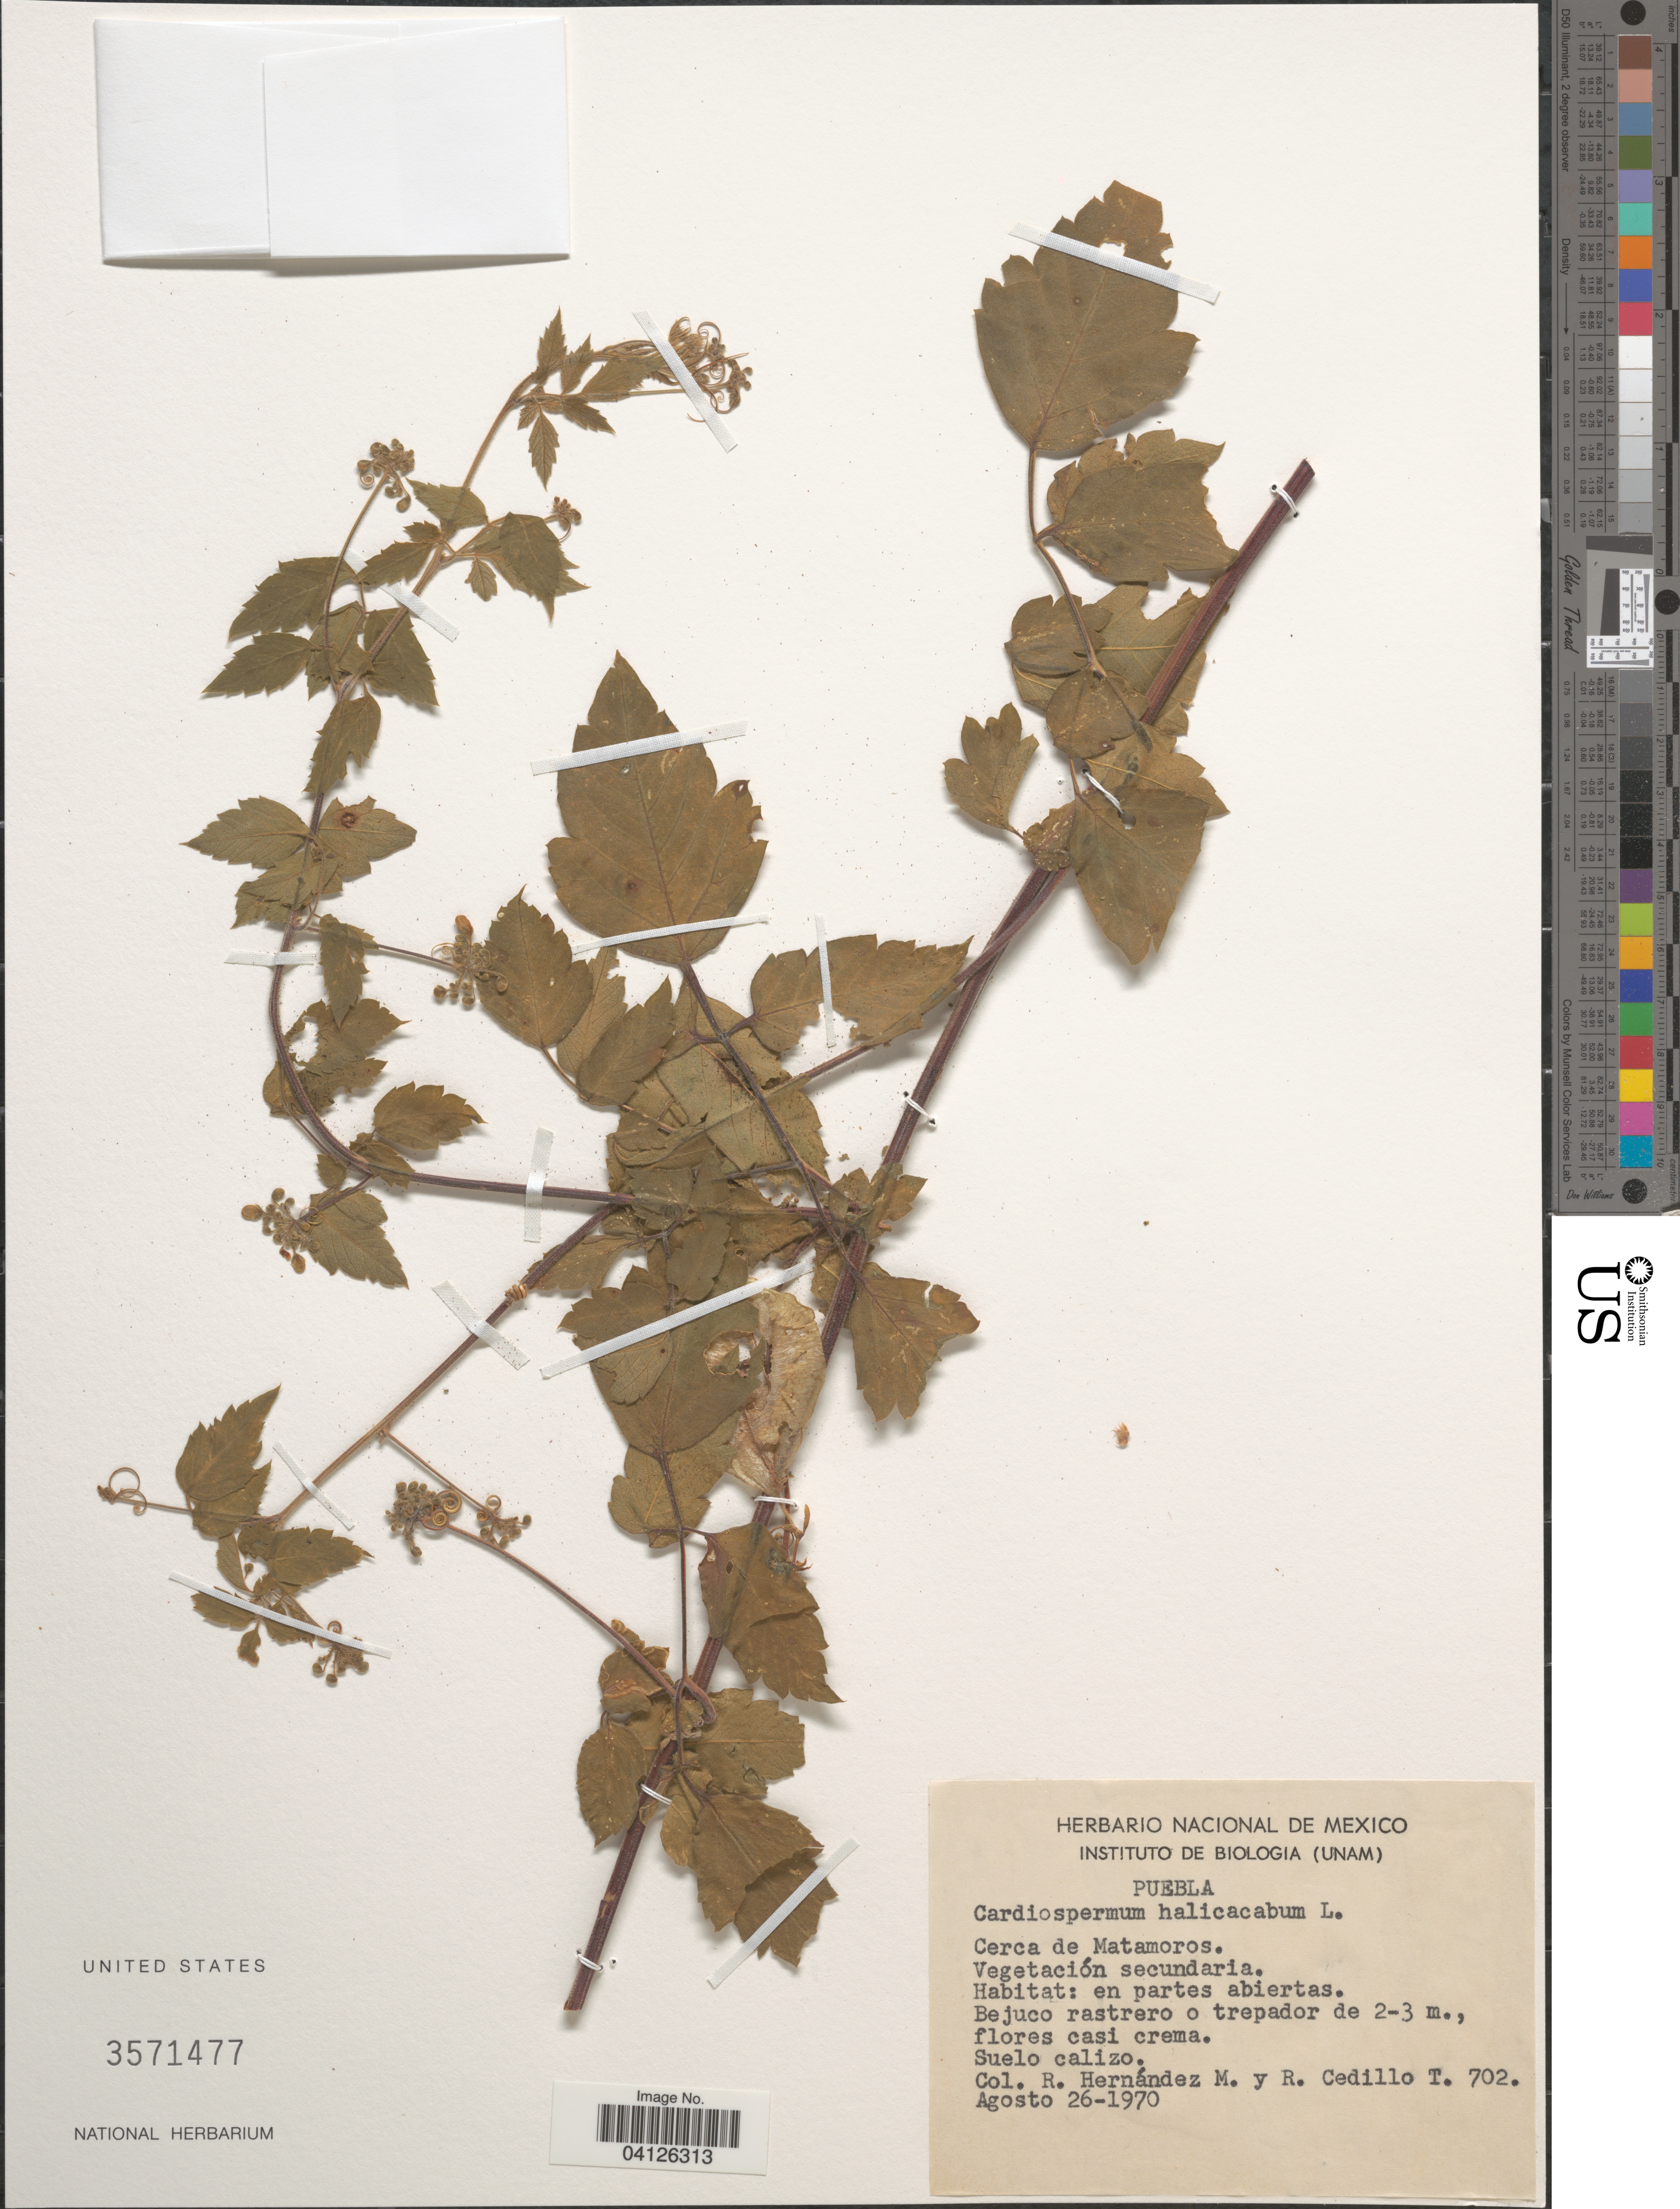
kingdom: Plantae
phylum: Tracheophyta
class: Magnoliopsida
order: Sapindales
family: Sapindaceae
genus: Cardiospermum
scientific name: Cardiospermum halicacabum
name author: L.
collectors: R. Hernández M. & R. CedilloT.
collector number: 702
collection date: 1970-08-26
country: Mexico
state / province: Puebla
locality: Cerca de Matamoros.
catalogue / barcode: US 3571477